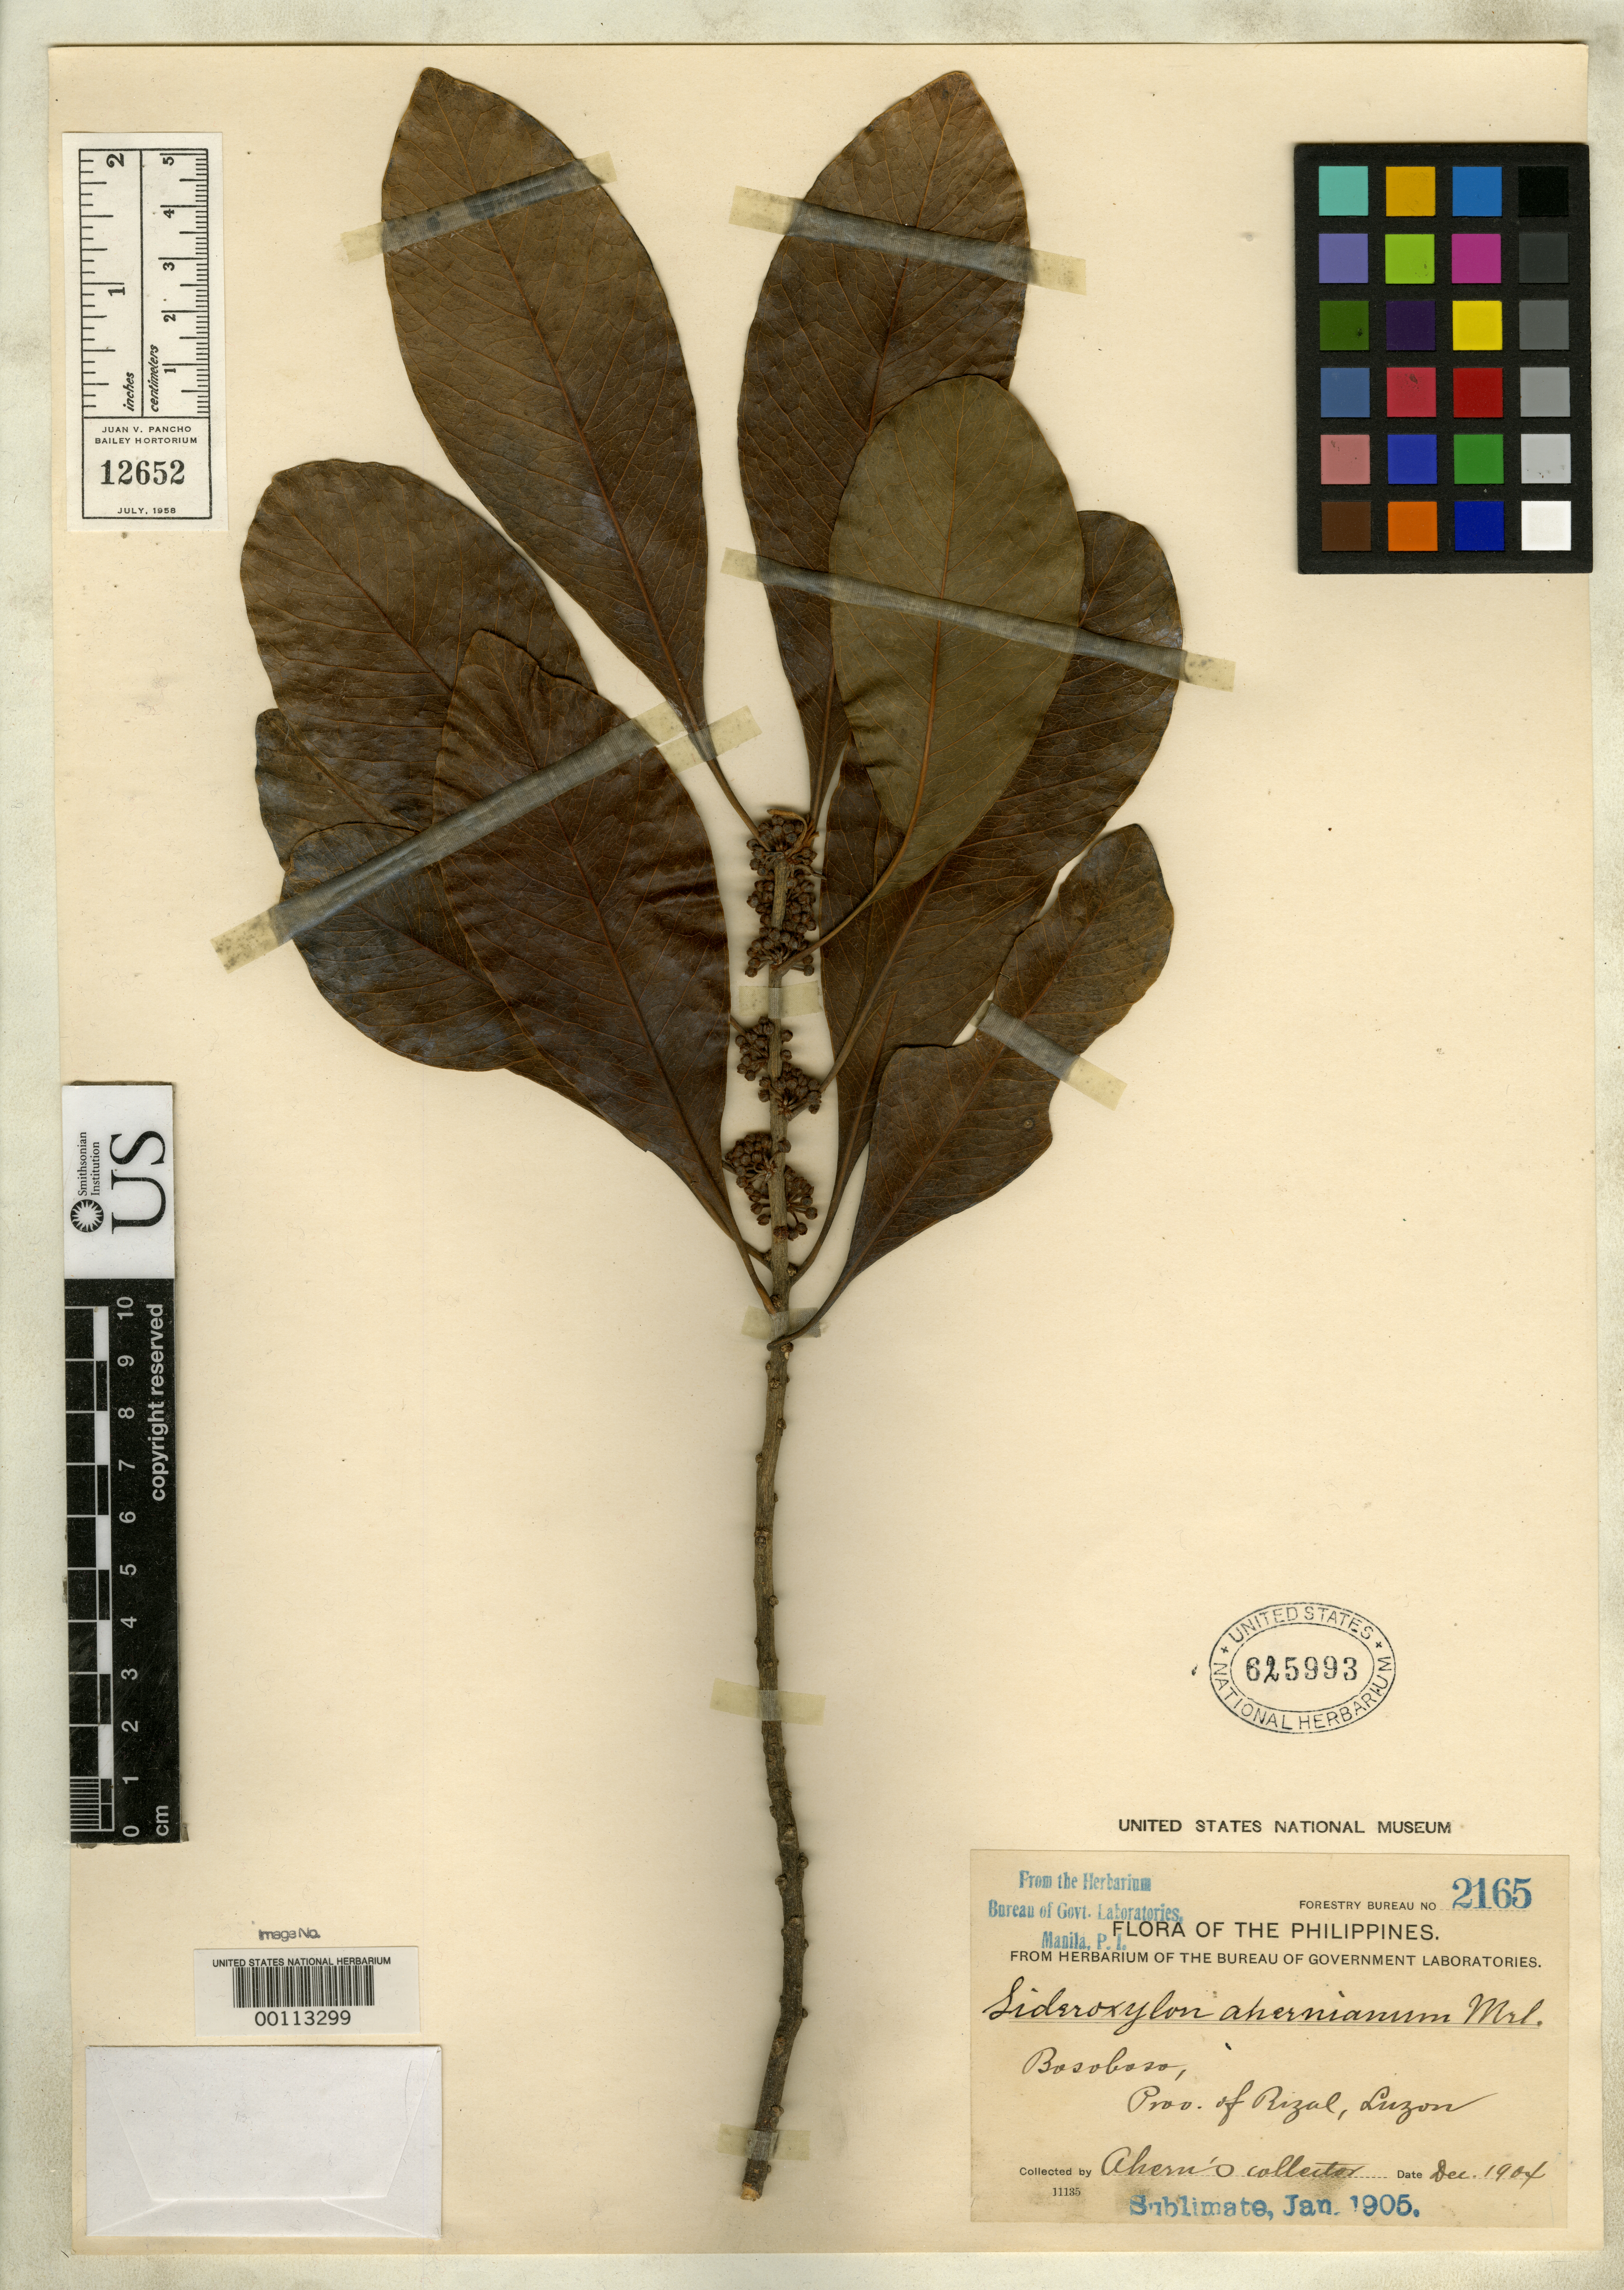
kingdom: Plantae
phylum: Tracheophyta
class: Magnoliopsida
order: Ericales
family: Sapotaceae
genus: Sideroxylon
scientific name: Sideroxylon ahernianum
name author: Merr.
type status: Isotype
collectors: Ahern's collector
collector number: For. Bur. 2165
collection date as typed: Dec 1904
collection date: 1904-12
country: Philippines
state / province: Calabarzon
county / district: Rizal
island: Luzon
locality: Bosoboso, Prov. of Rizal, Luzon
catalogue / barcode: US 625993